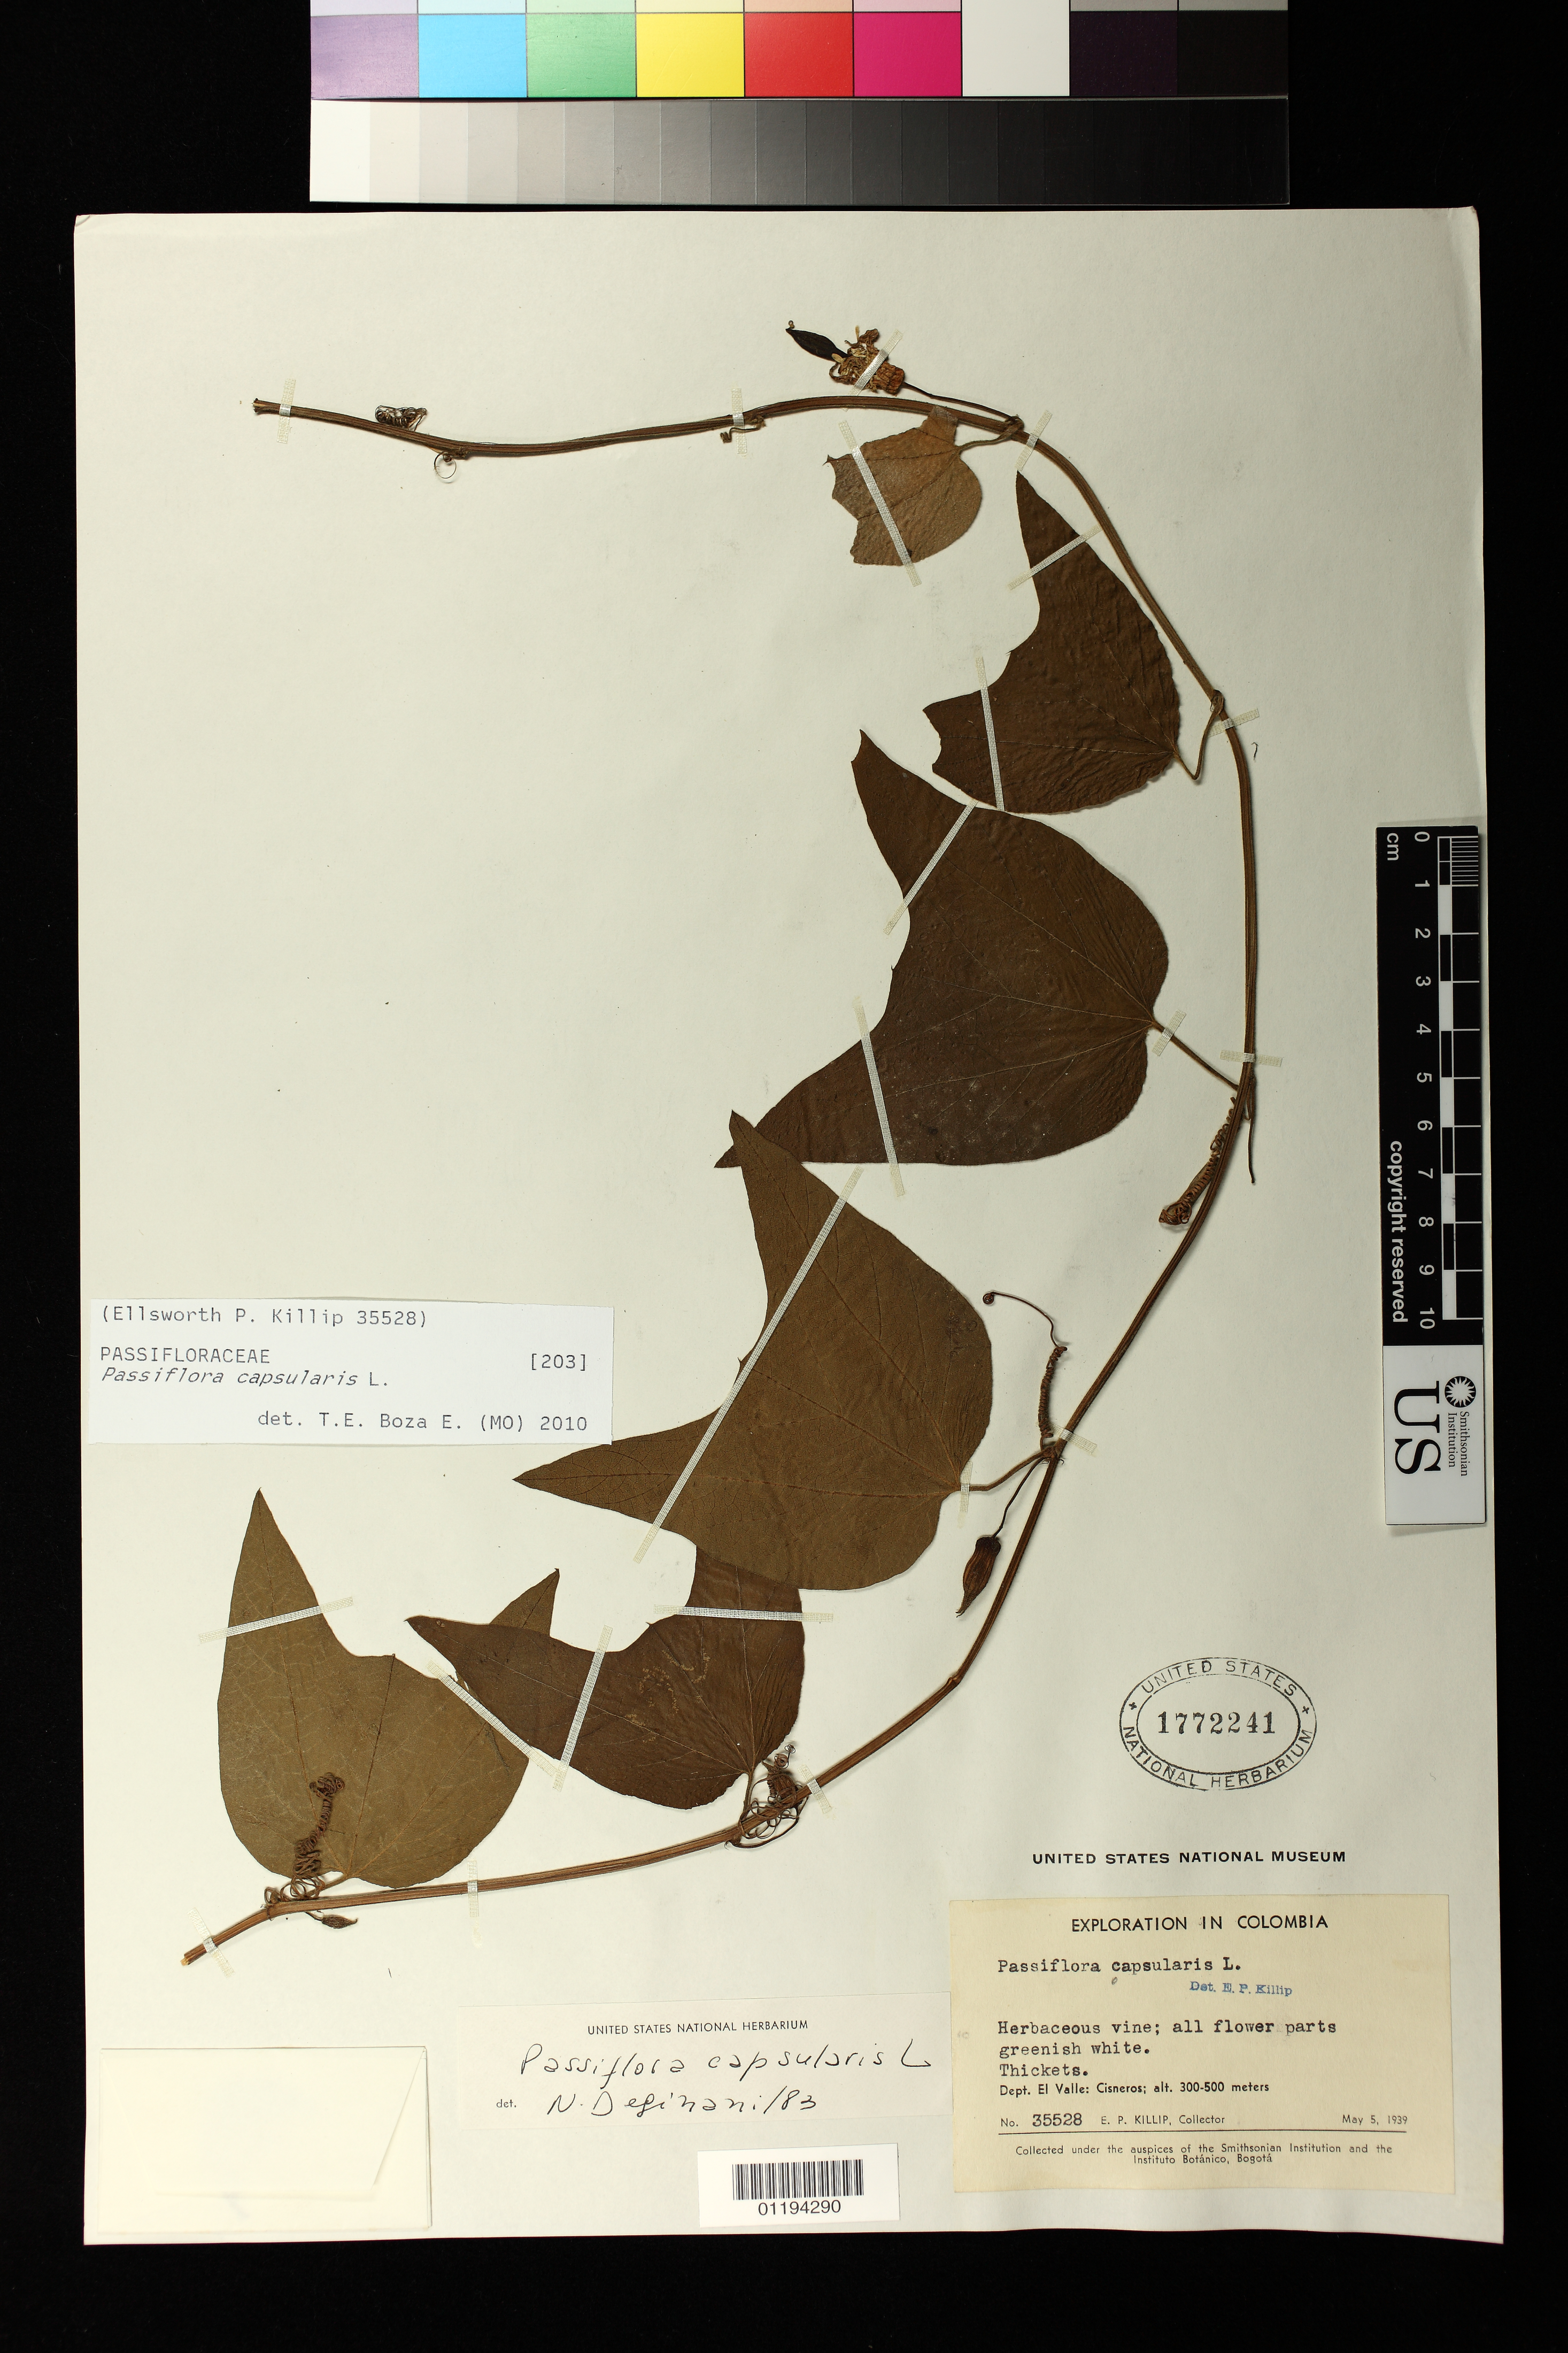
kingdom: Plantae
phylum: Tracheophyta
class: Magnoliopsida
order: Malpighiales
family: Passifloraceae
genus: Passiflora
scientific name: Passiflora capsularis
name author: L.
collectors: E. P. Killip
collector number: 35528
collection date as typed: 05 May 1939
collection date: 1939-05-05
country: Colombia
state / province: Valle del Cauca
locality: Cisneros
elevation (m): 300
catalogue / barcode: US 1772241